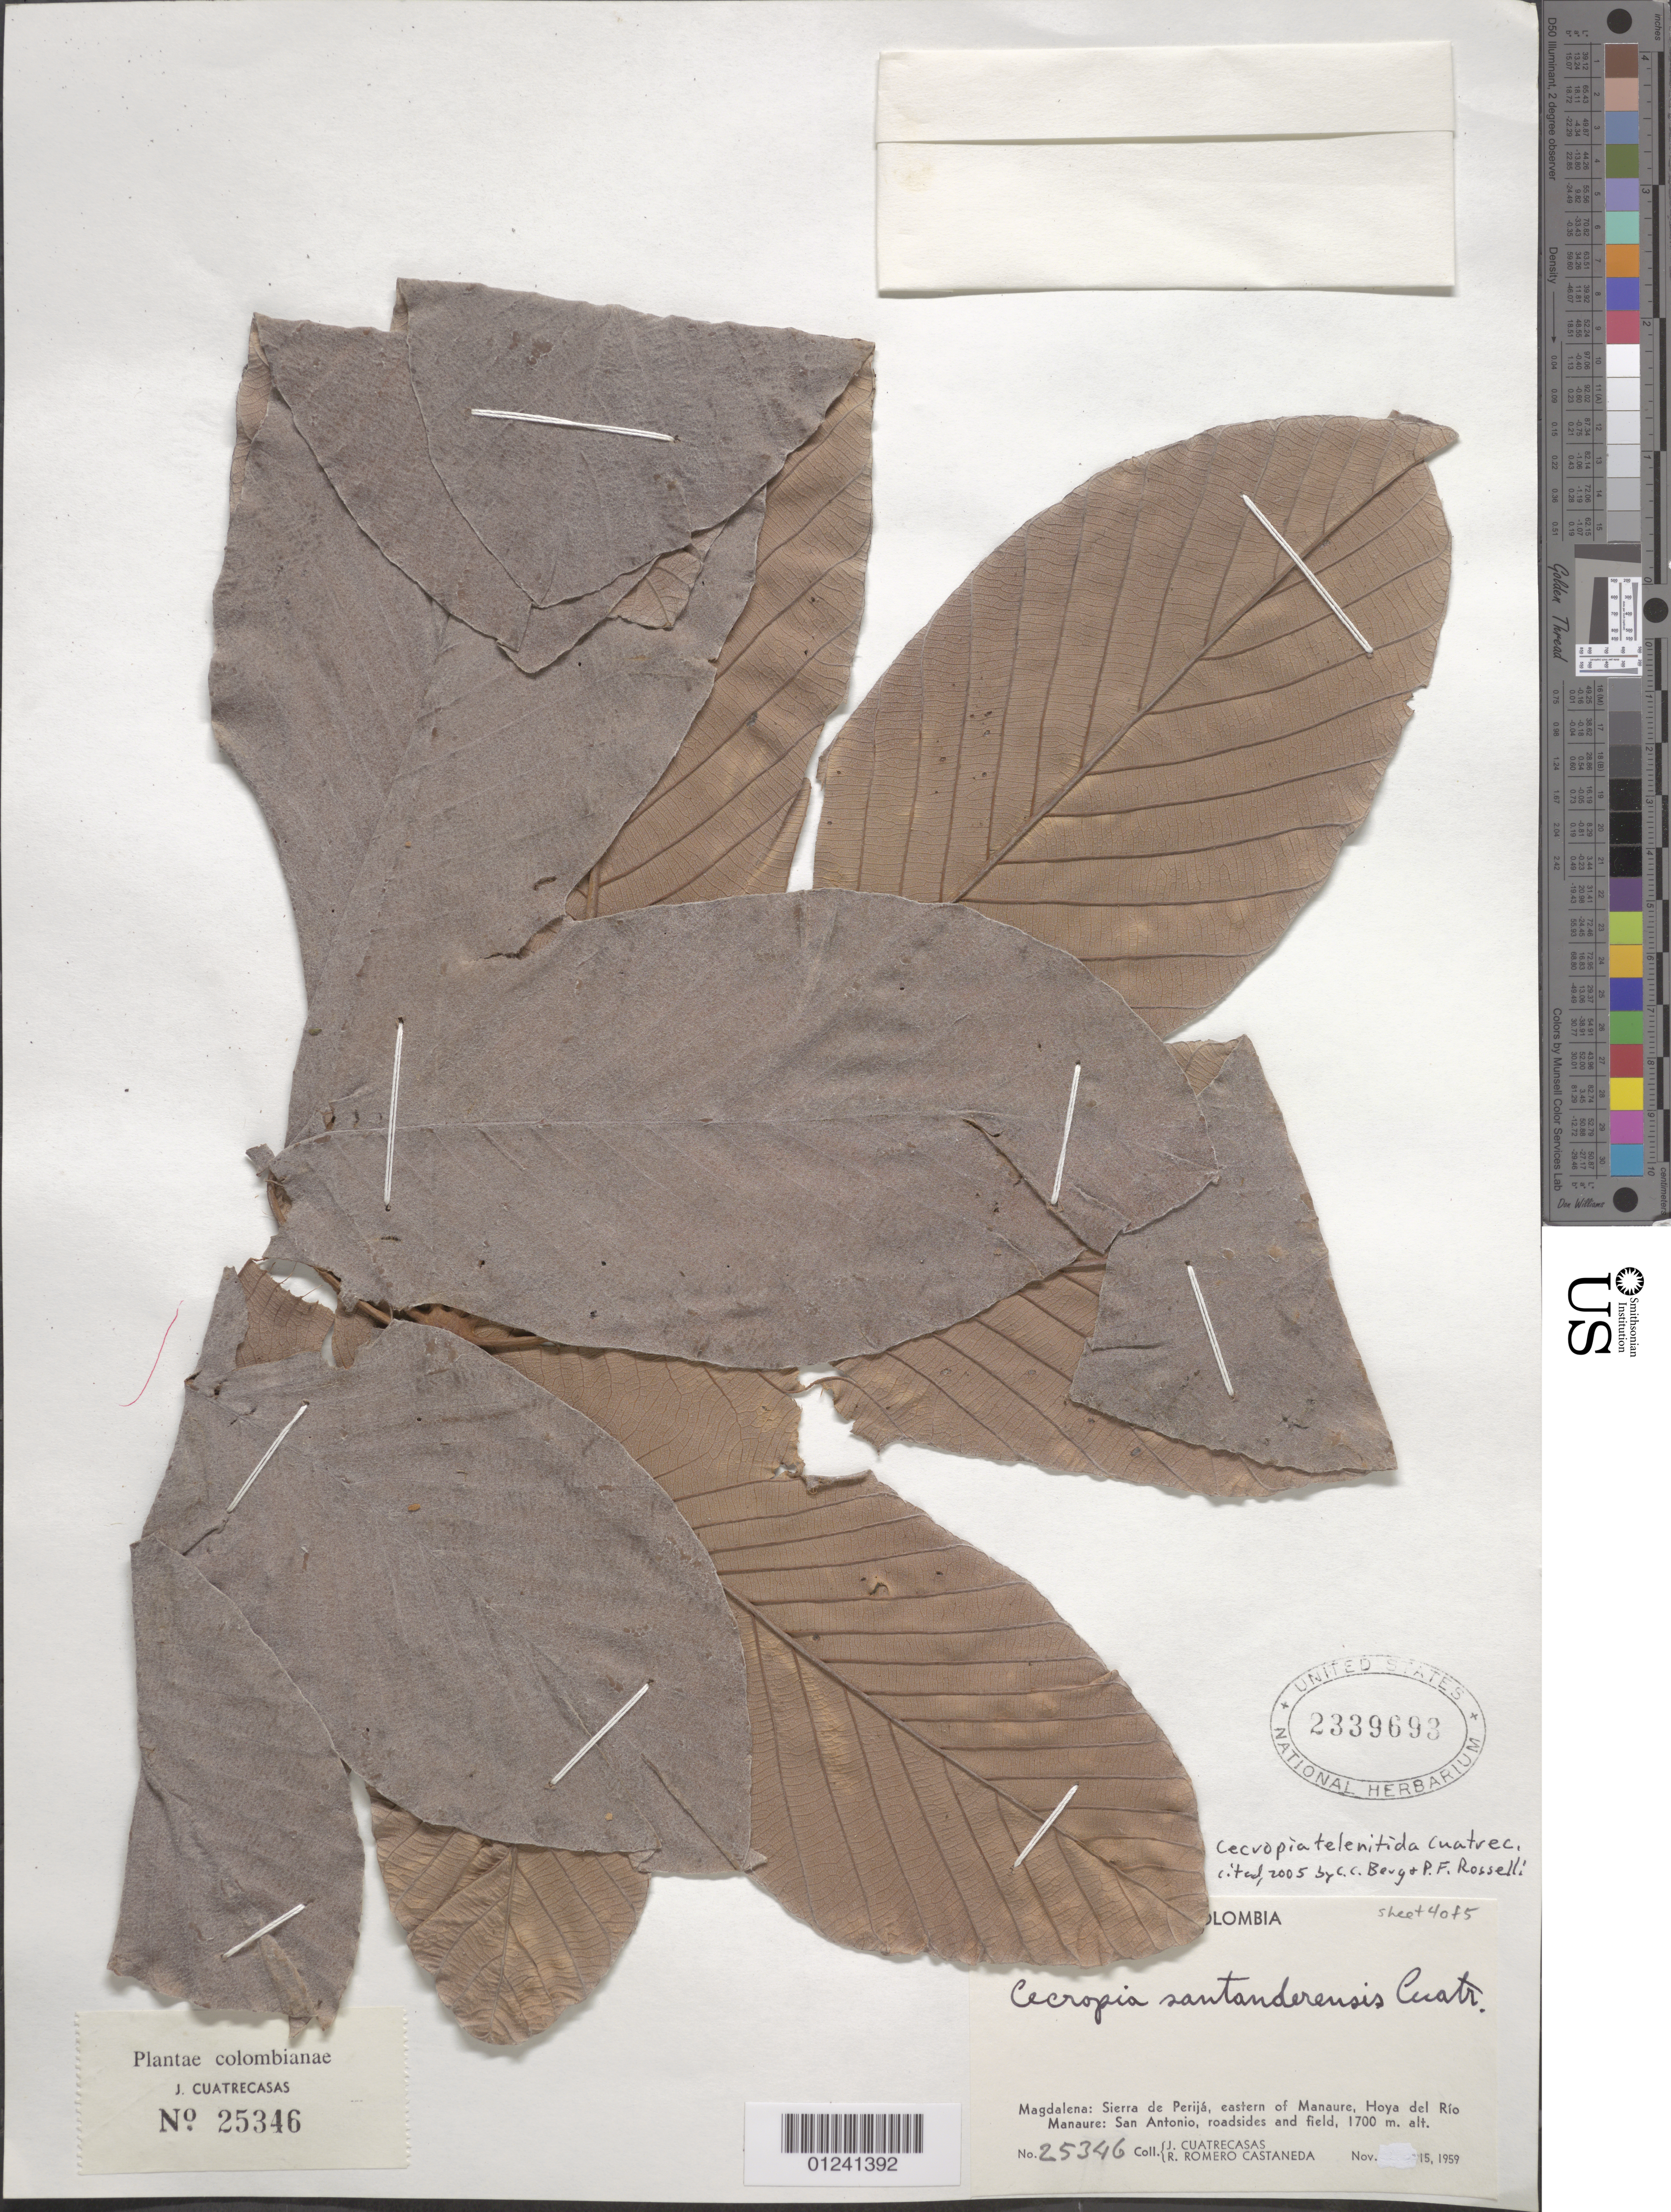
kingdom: Plantae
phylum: Tracheophyta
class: Magnoliopsida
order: Rosales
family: Urticaceae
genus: Cecropia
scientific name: Cecropia telenitida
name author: Cuatrec.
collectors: J. Cuatrecasas & R. Romero Castañeda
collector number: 25346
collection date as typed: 15 Nov 1959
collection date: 1959-11-15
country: Colombia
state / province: Magdalena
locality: Sierra de Perija, E of Manaure, Hoya del Rio Manaure, San Antonia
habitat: roadsides and field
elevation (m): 1700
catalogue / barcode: US 2339693